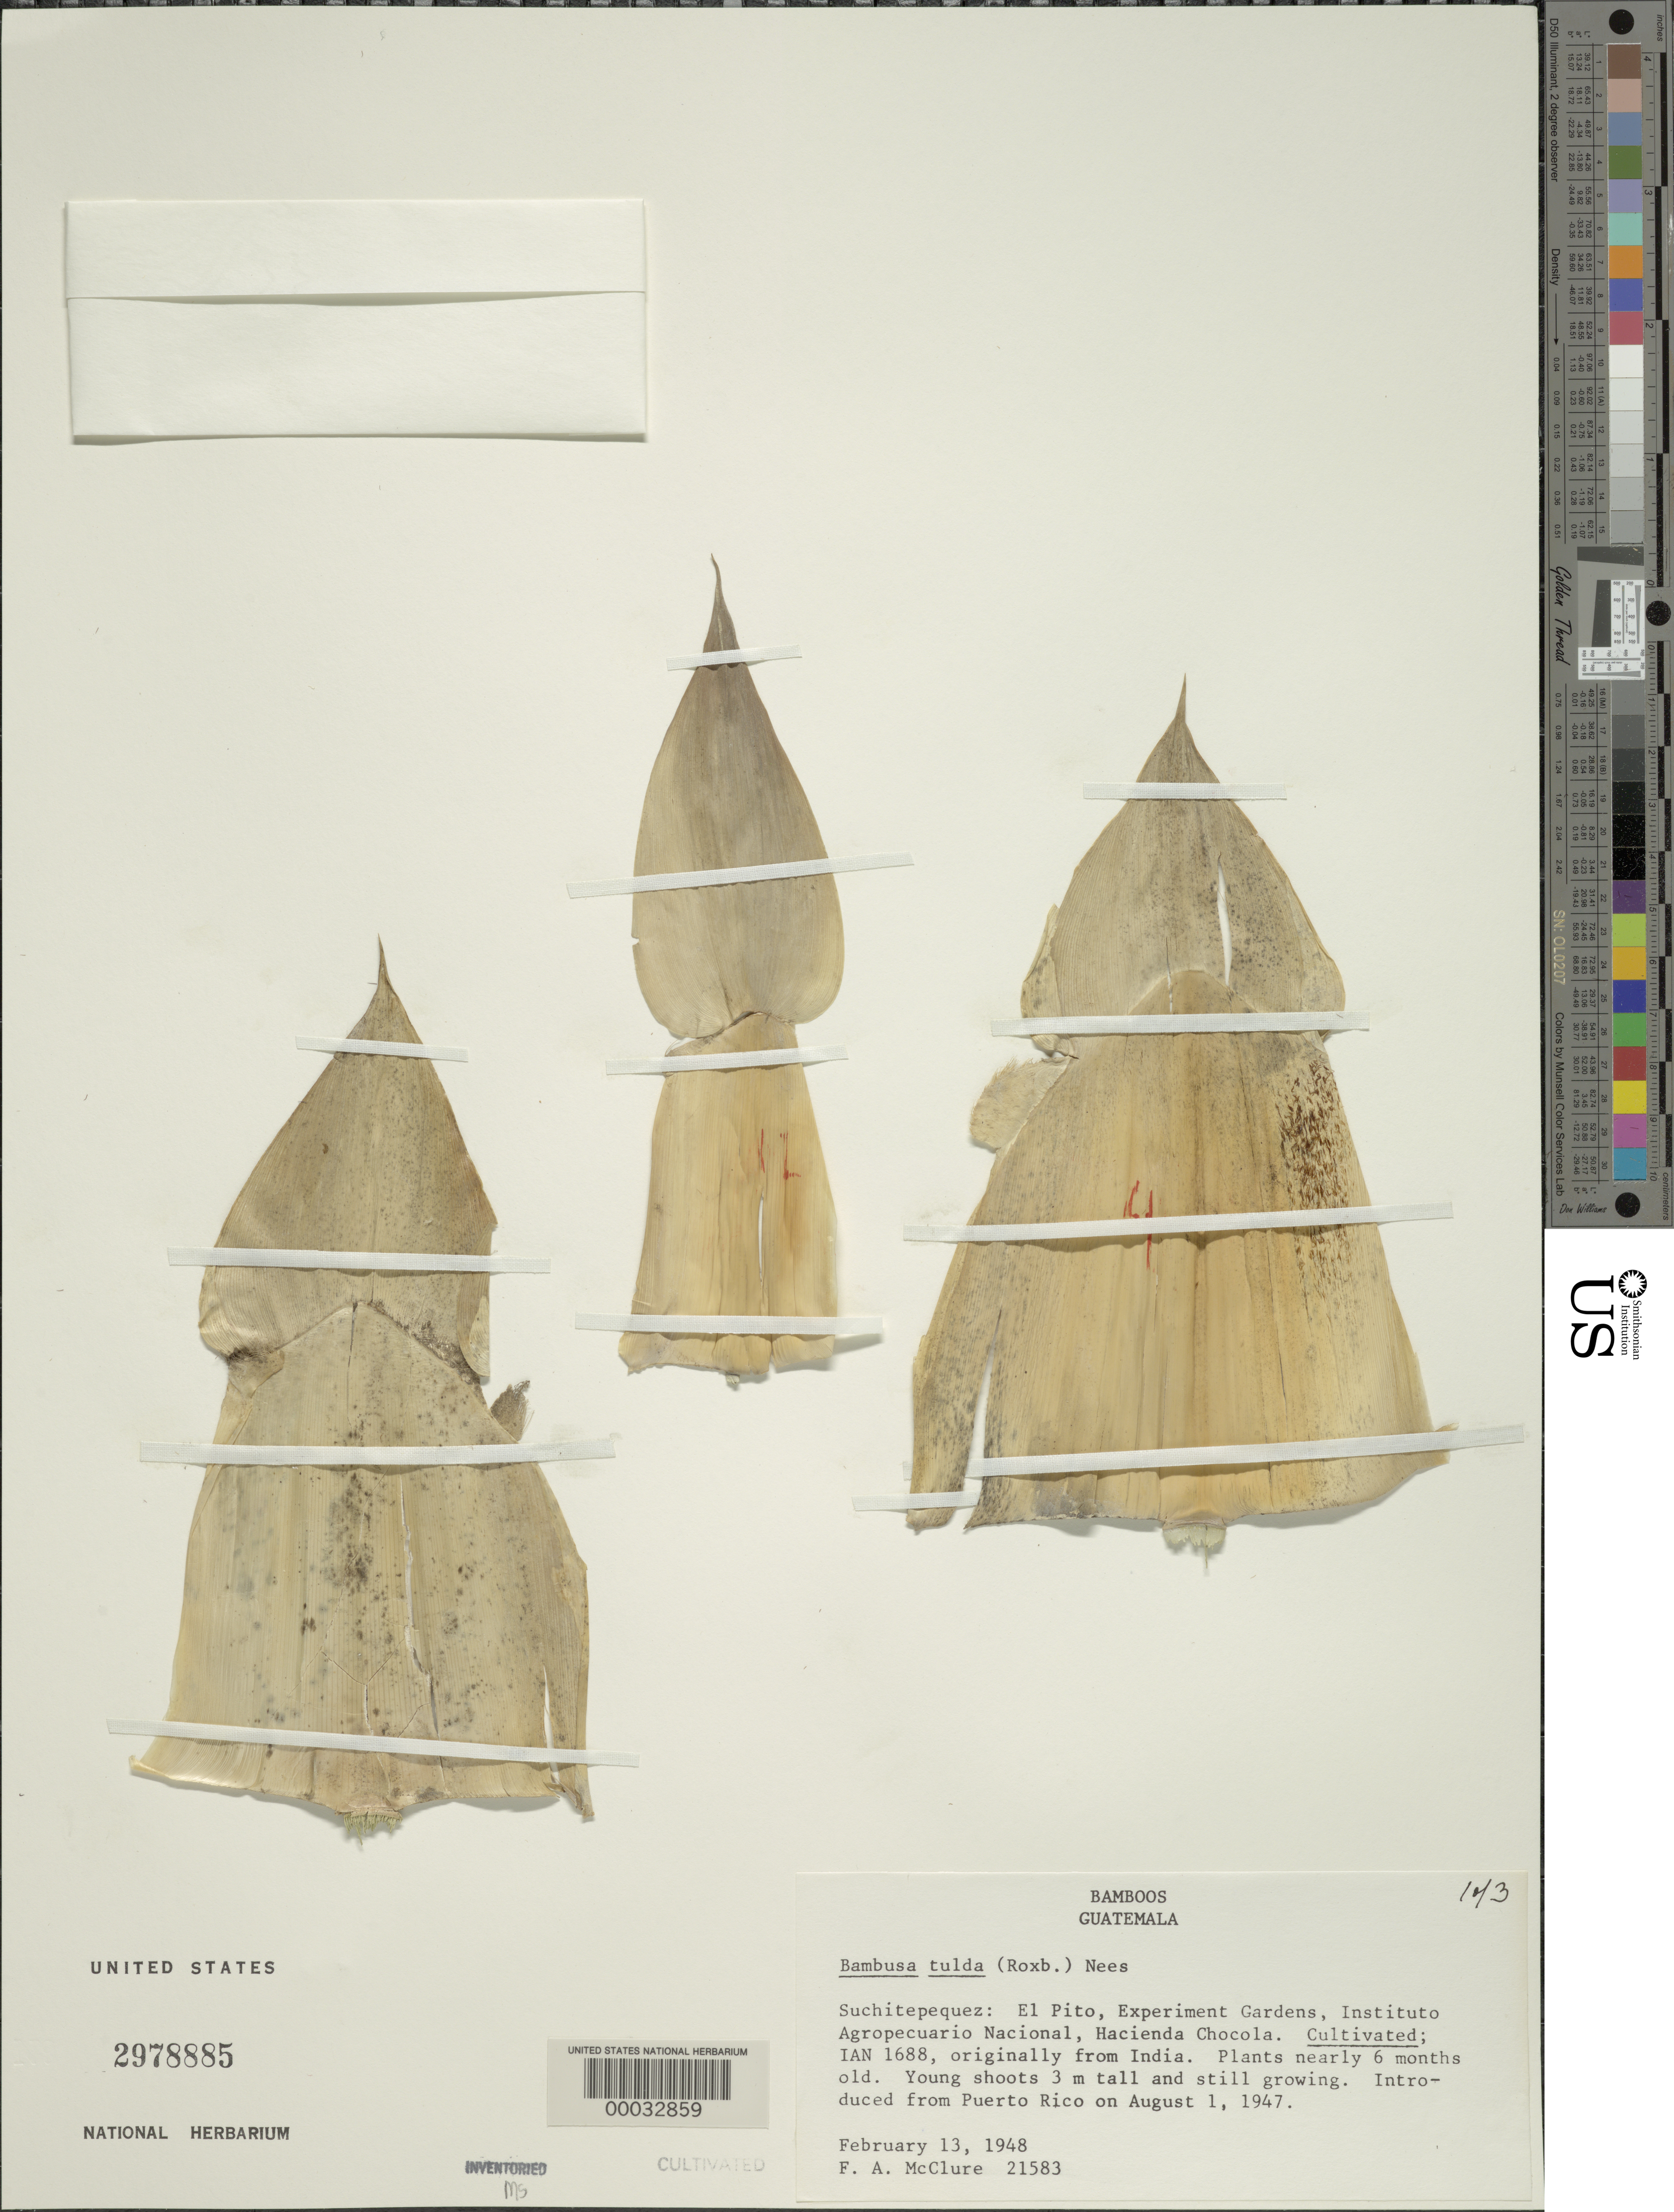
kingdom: Plantae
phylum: Tracheophyta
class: Liliopsida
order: Poales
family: Poaceae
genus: Bambusa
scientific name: Bambusa tulda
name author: Roxb.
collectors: F. A. McClure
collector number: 21583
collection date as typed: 13 Feb 1948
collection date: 1948-02-13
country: Guatemala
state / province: Suchitepéquez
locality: Experimental garden - El Pito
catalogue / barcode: US 2978885